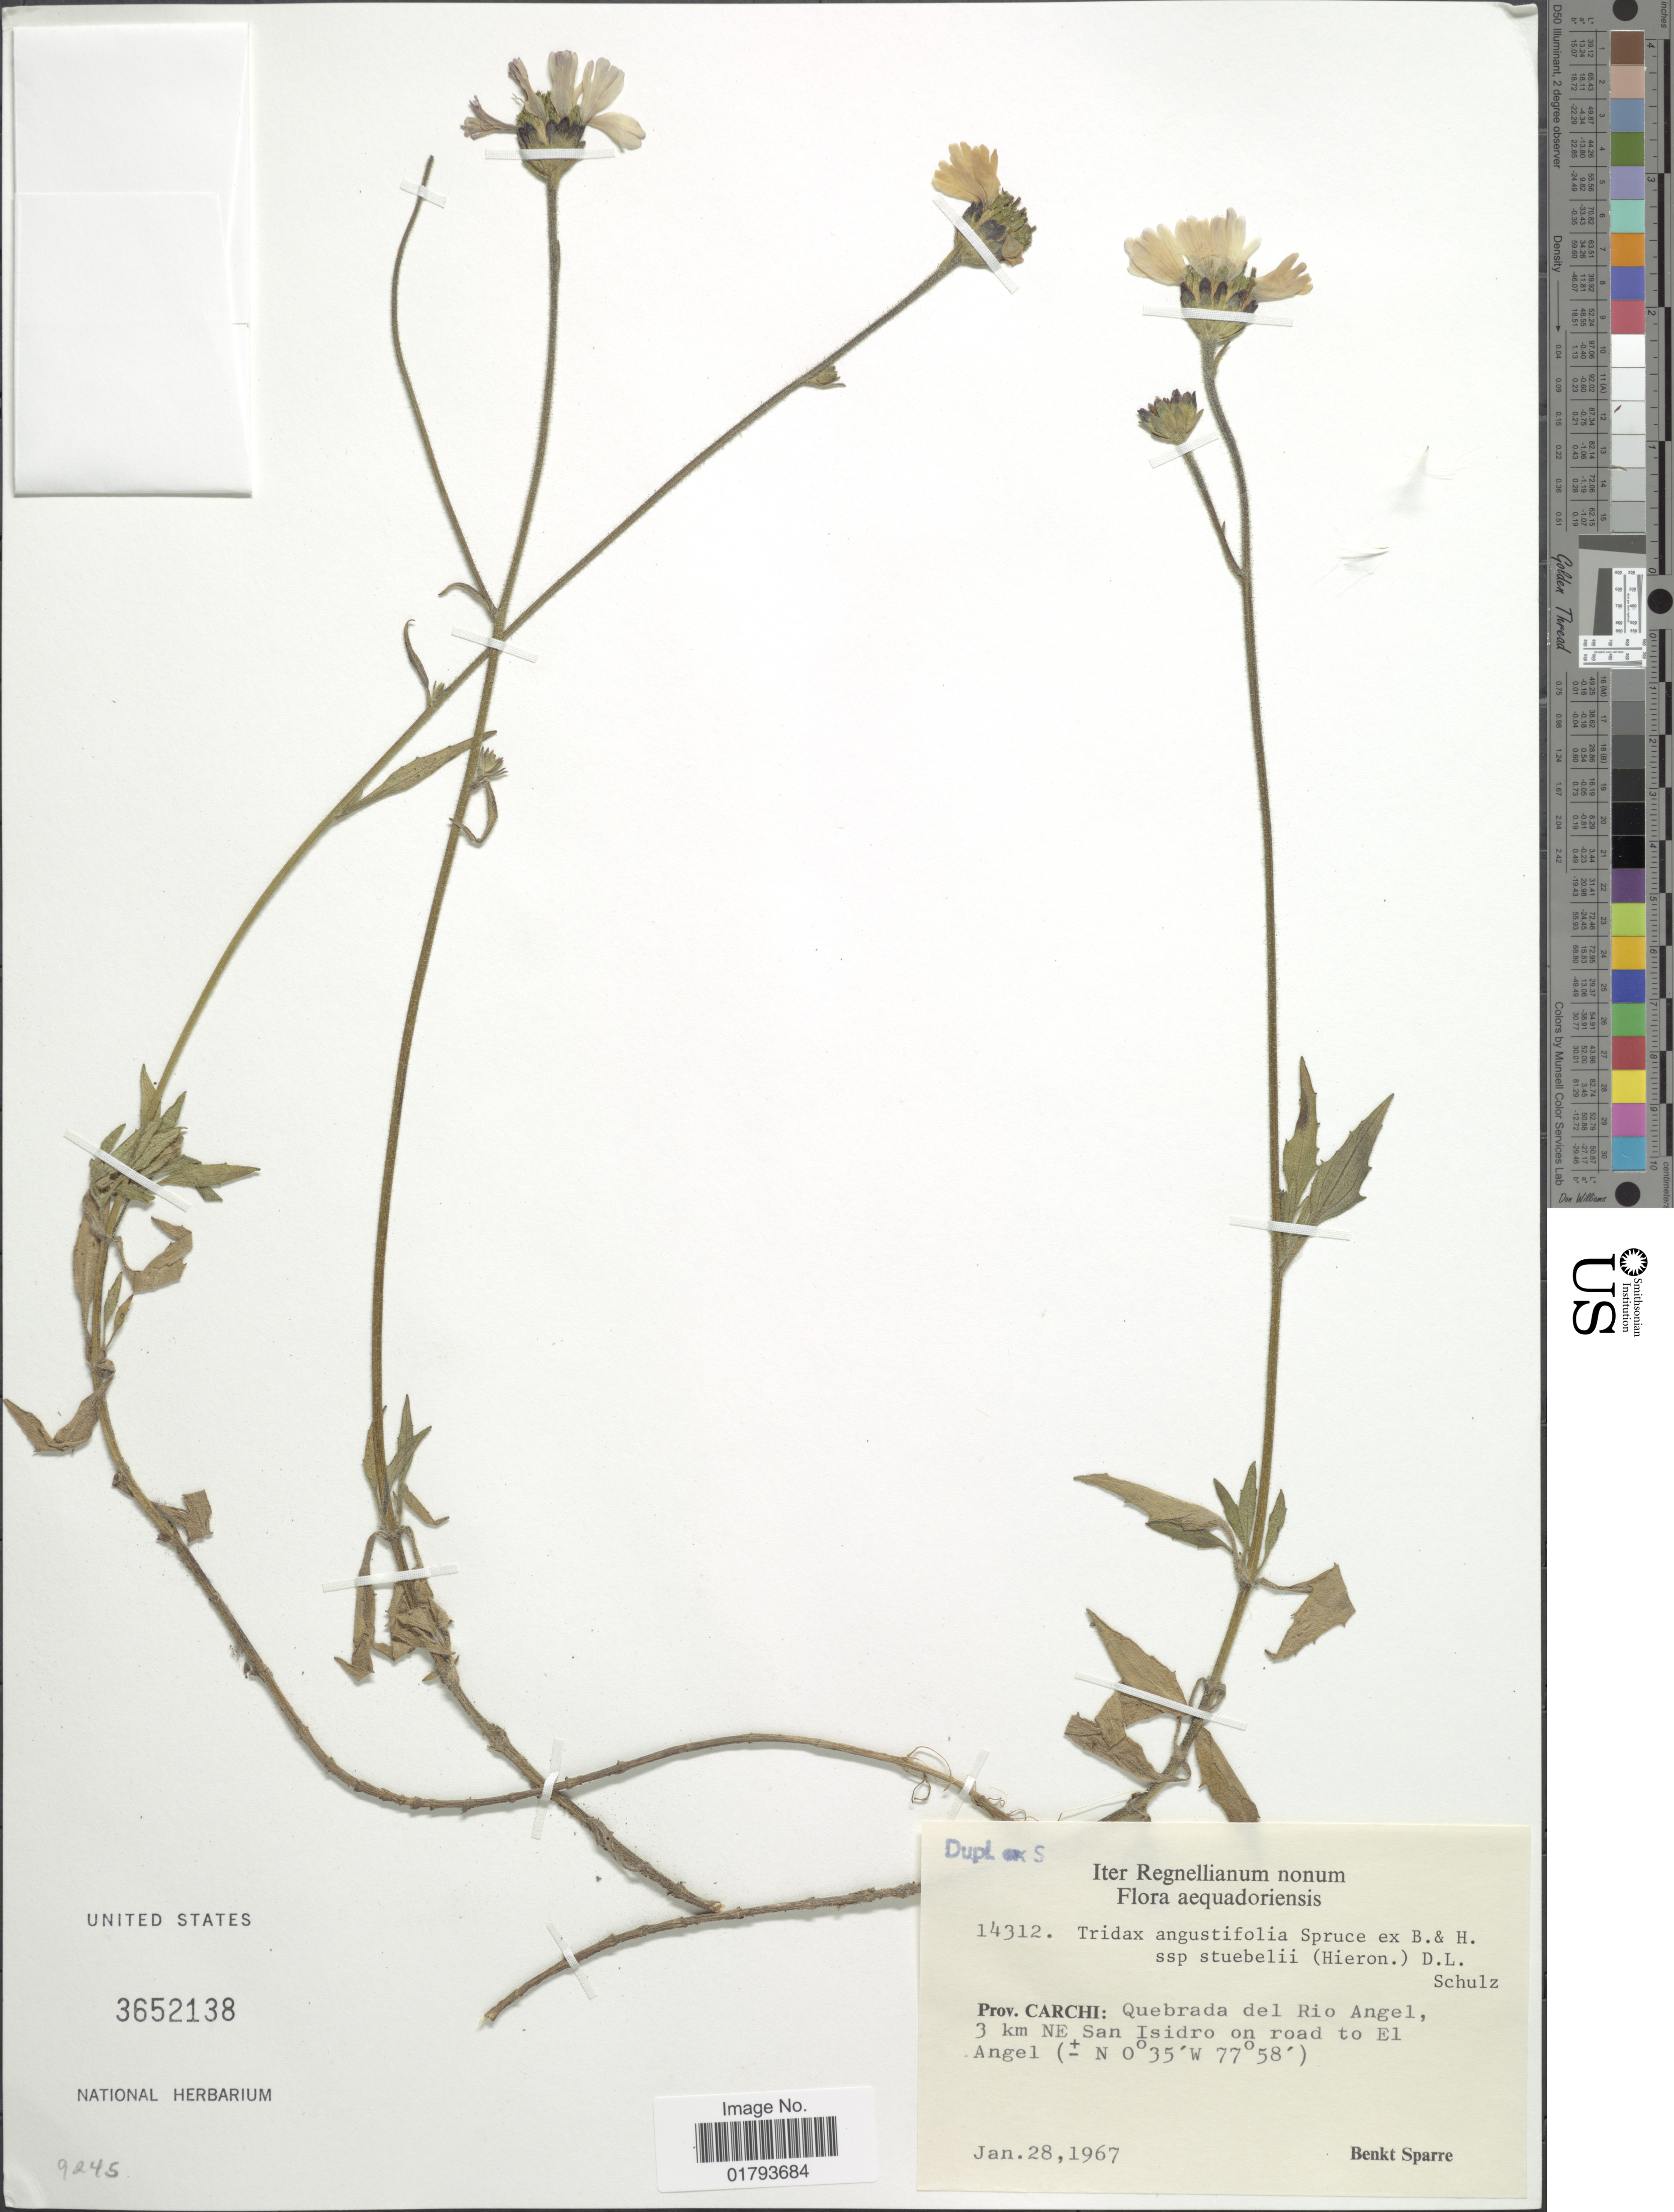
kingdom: Plantae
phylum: Tracheophyta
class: Magnoliopsida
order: Asterales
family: Asteraceae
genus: Tridax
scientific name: Tridax angustifolia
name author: Spruce ex Benth. & Hook. f.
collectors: B. Sparre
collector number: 14312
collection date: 1967-01-28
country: Ecuador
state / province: Carchi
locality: Quebrada del Rio Angel, 3 km NE San Isidro on road to El Angel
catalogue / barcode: US 3652138